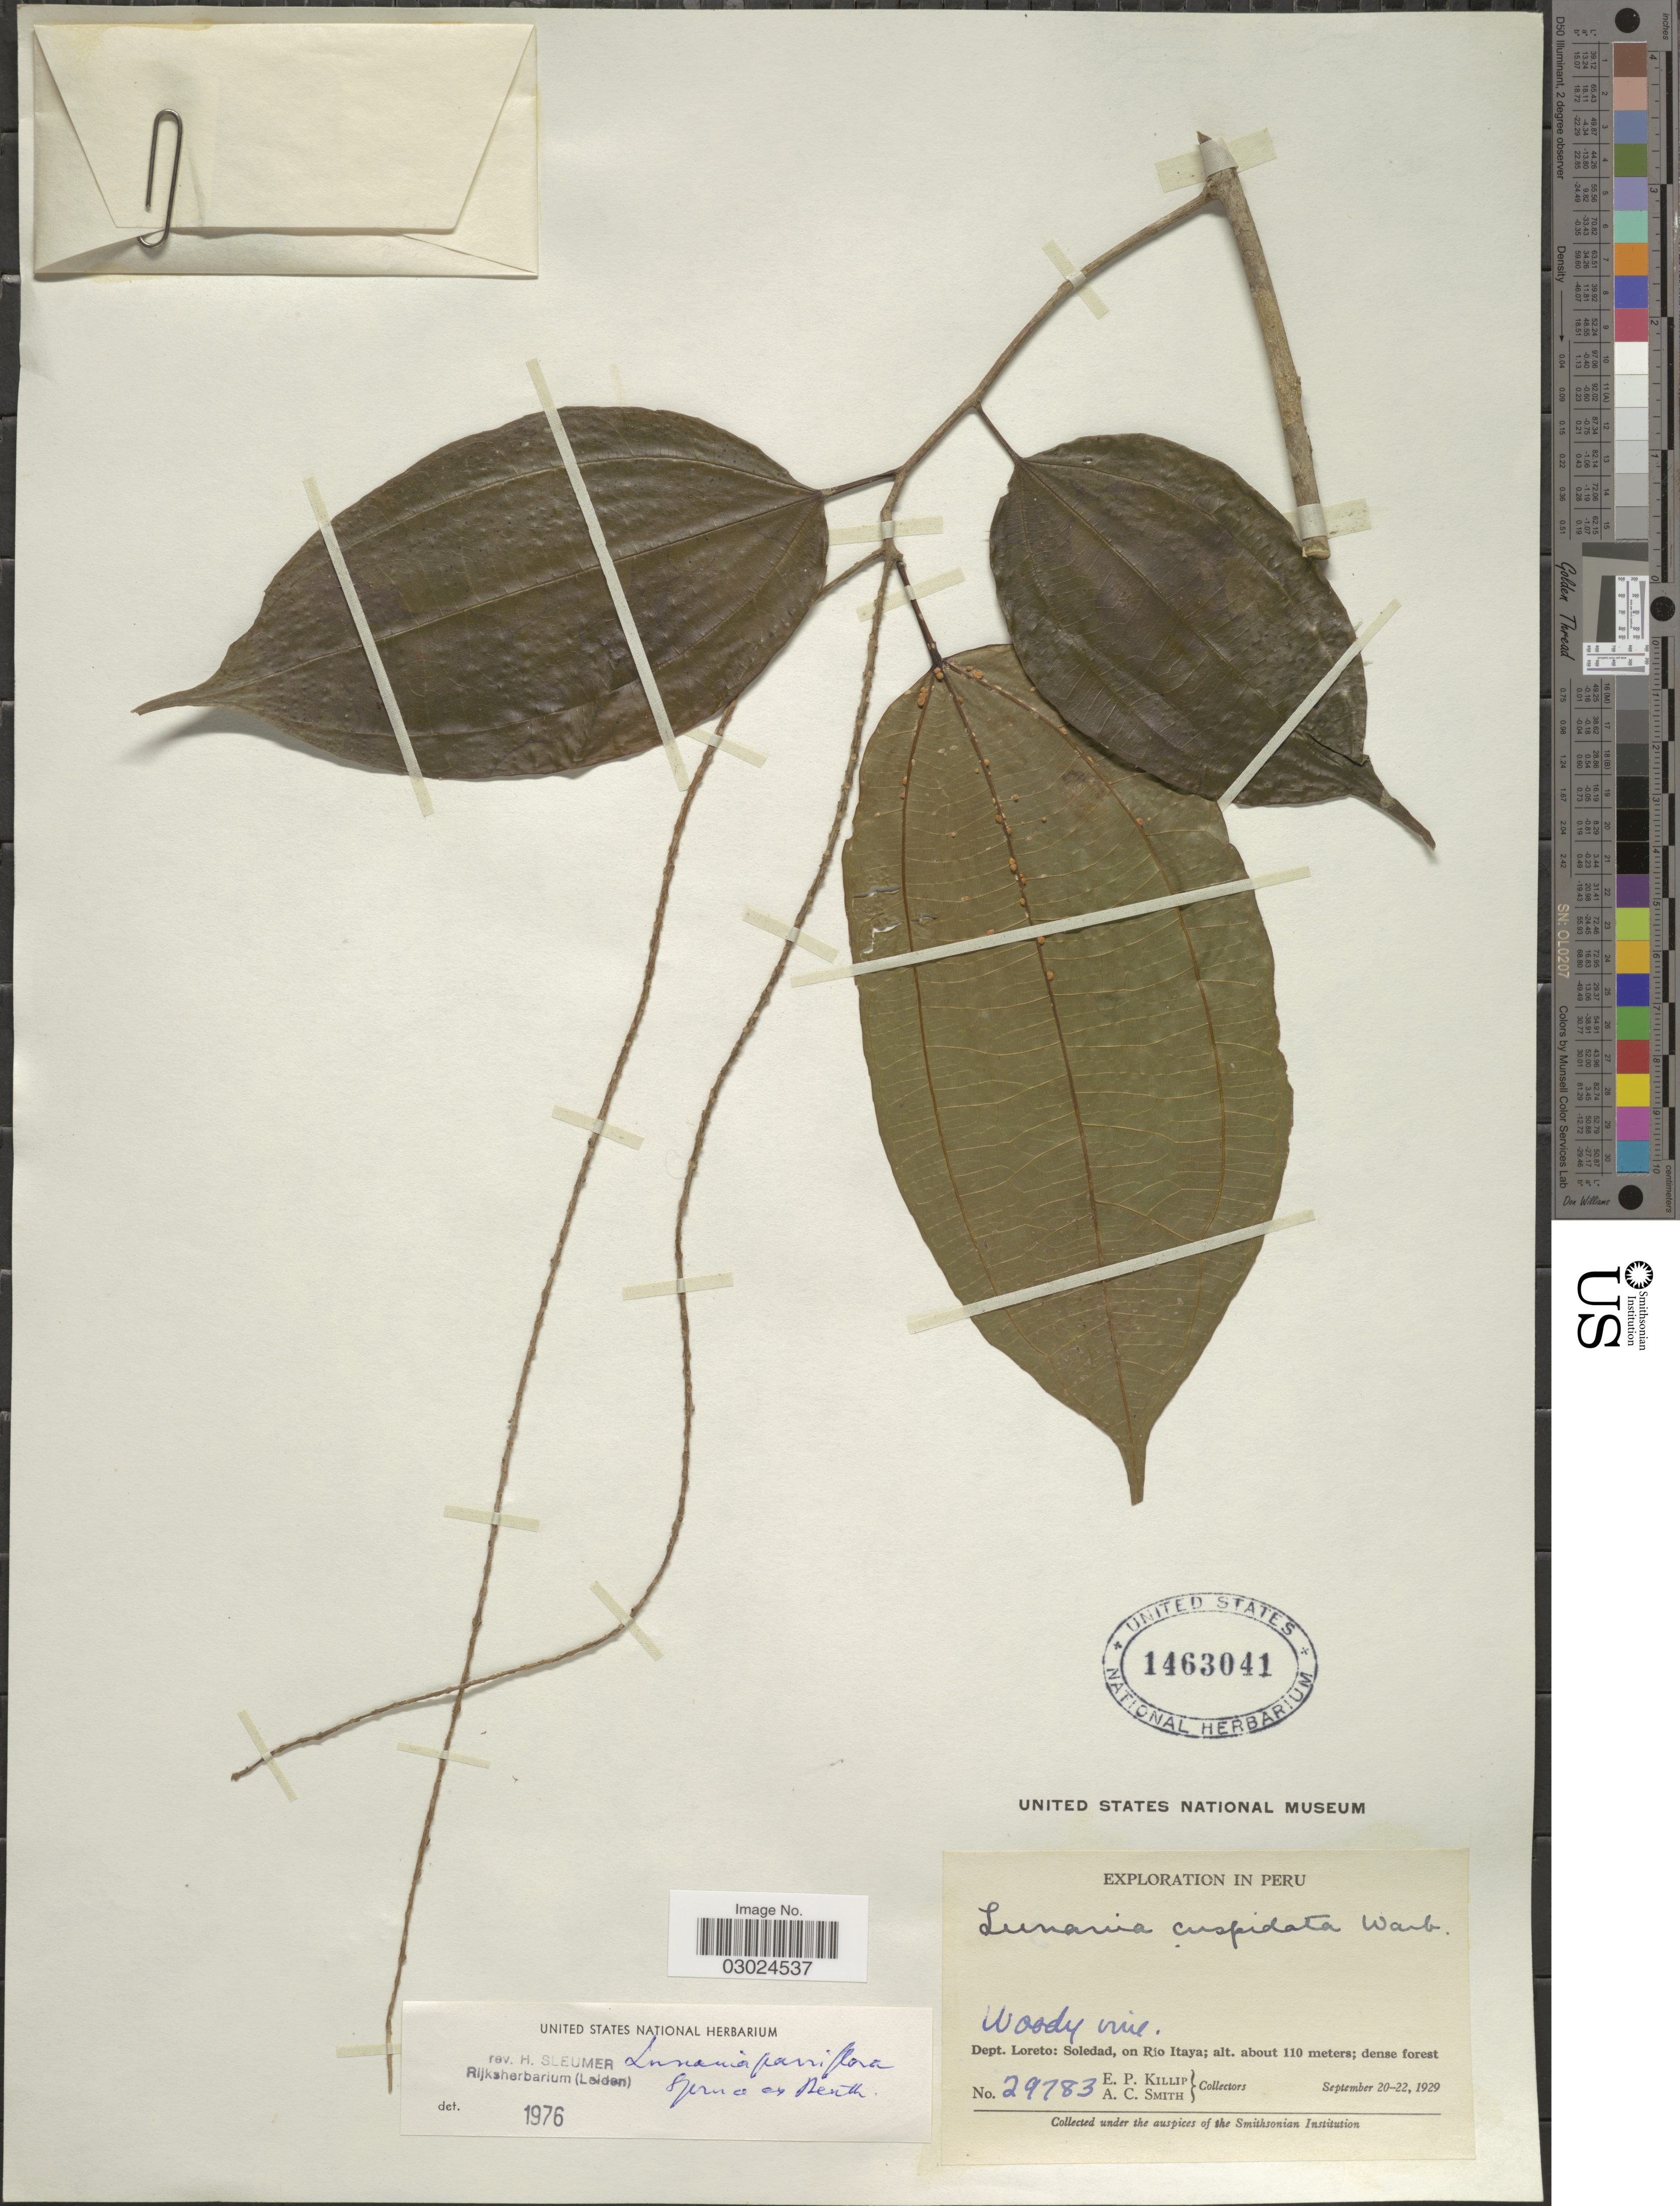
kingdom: Plantae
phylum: Tracheophyta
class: Magnoliopsida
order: Malpighiales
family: Salicaceae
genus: Lunania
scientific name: Lunania parviflora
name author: Spruce ex Benth.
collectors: E. P. Killip & A. C. Smith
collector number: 29783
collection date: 1929-09-20/1929-09-22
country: Peru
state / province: Loreto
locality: Dept. Loreto: Soledad, on Río Itaya.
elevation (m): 110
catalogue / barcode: US 1463041